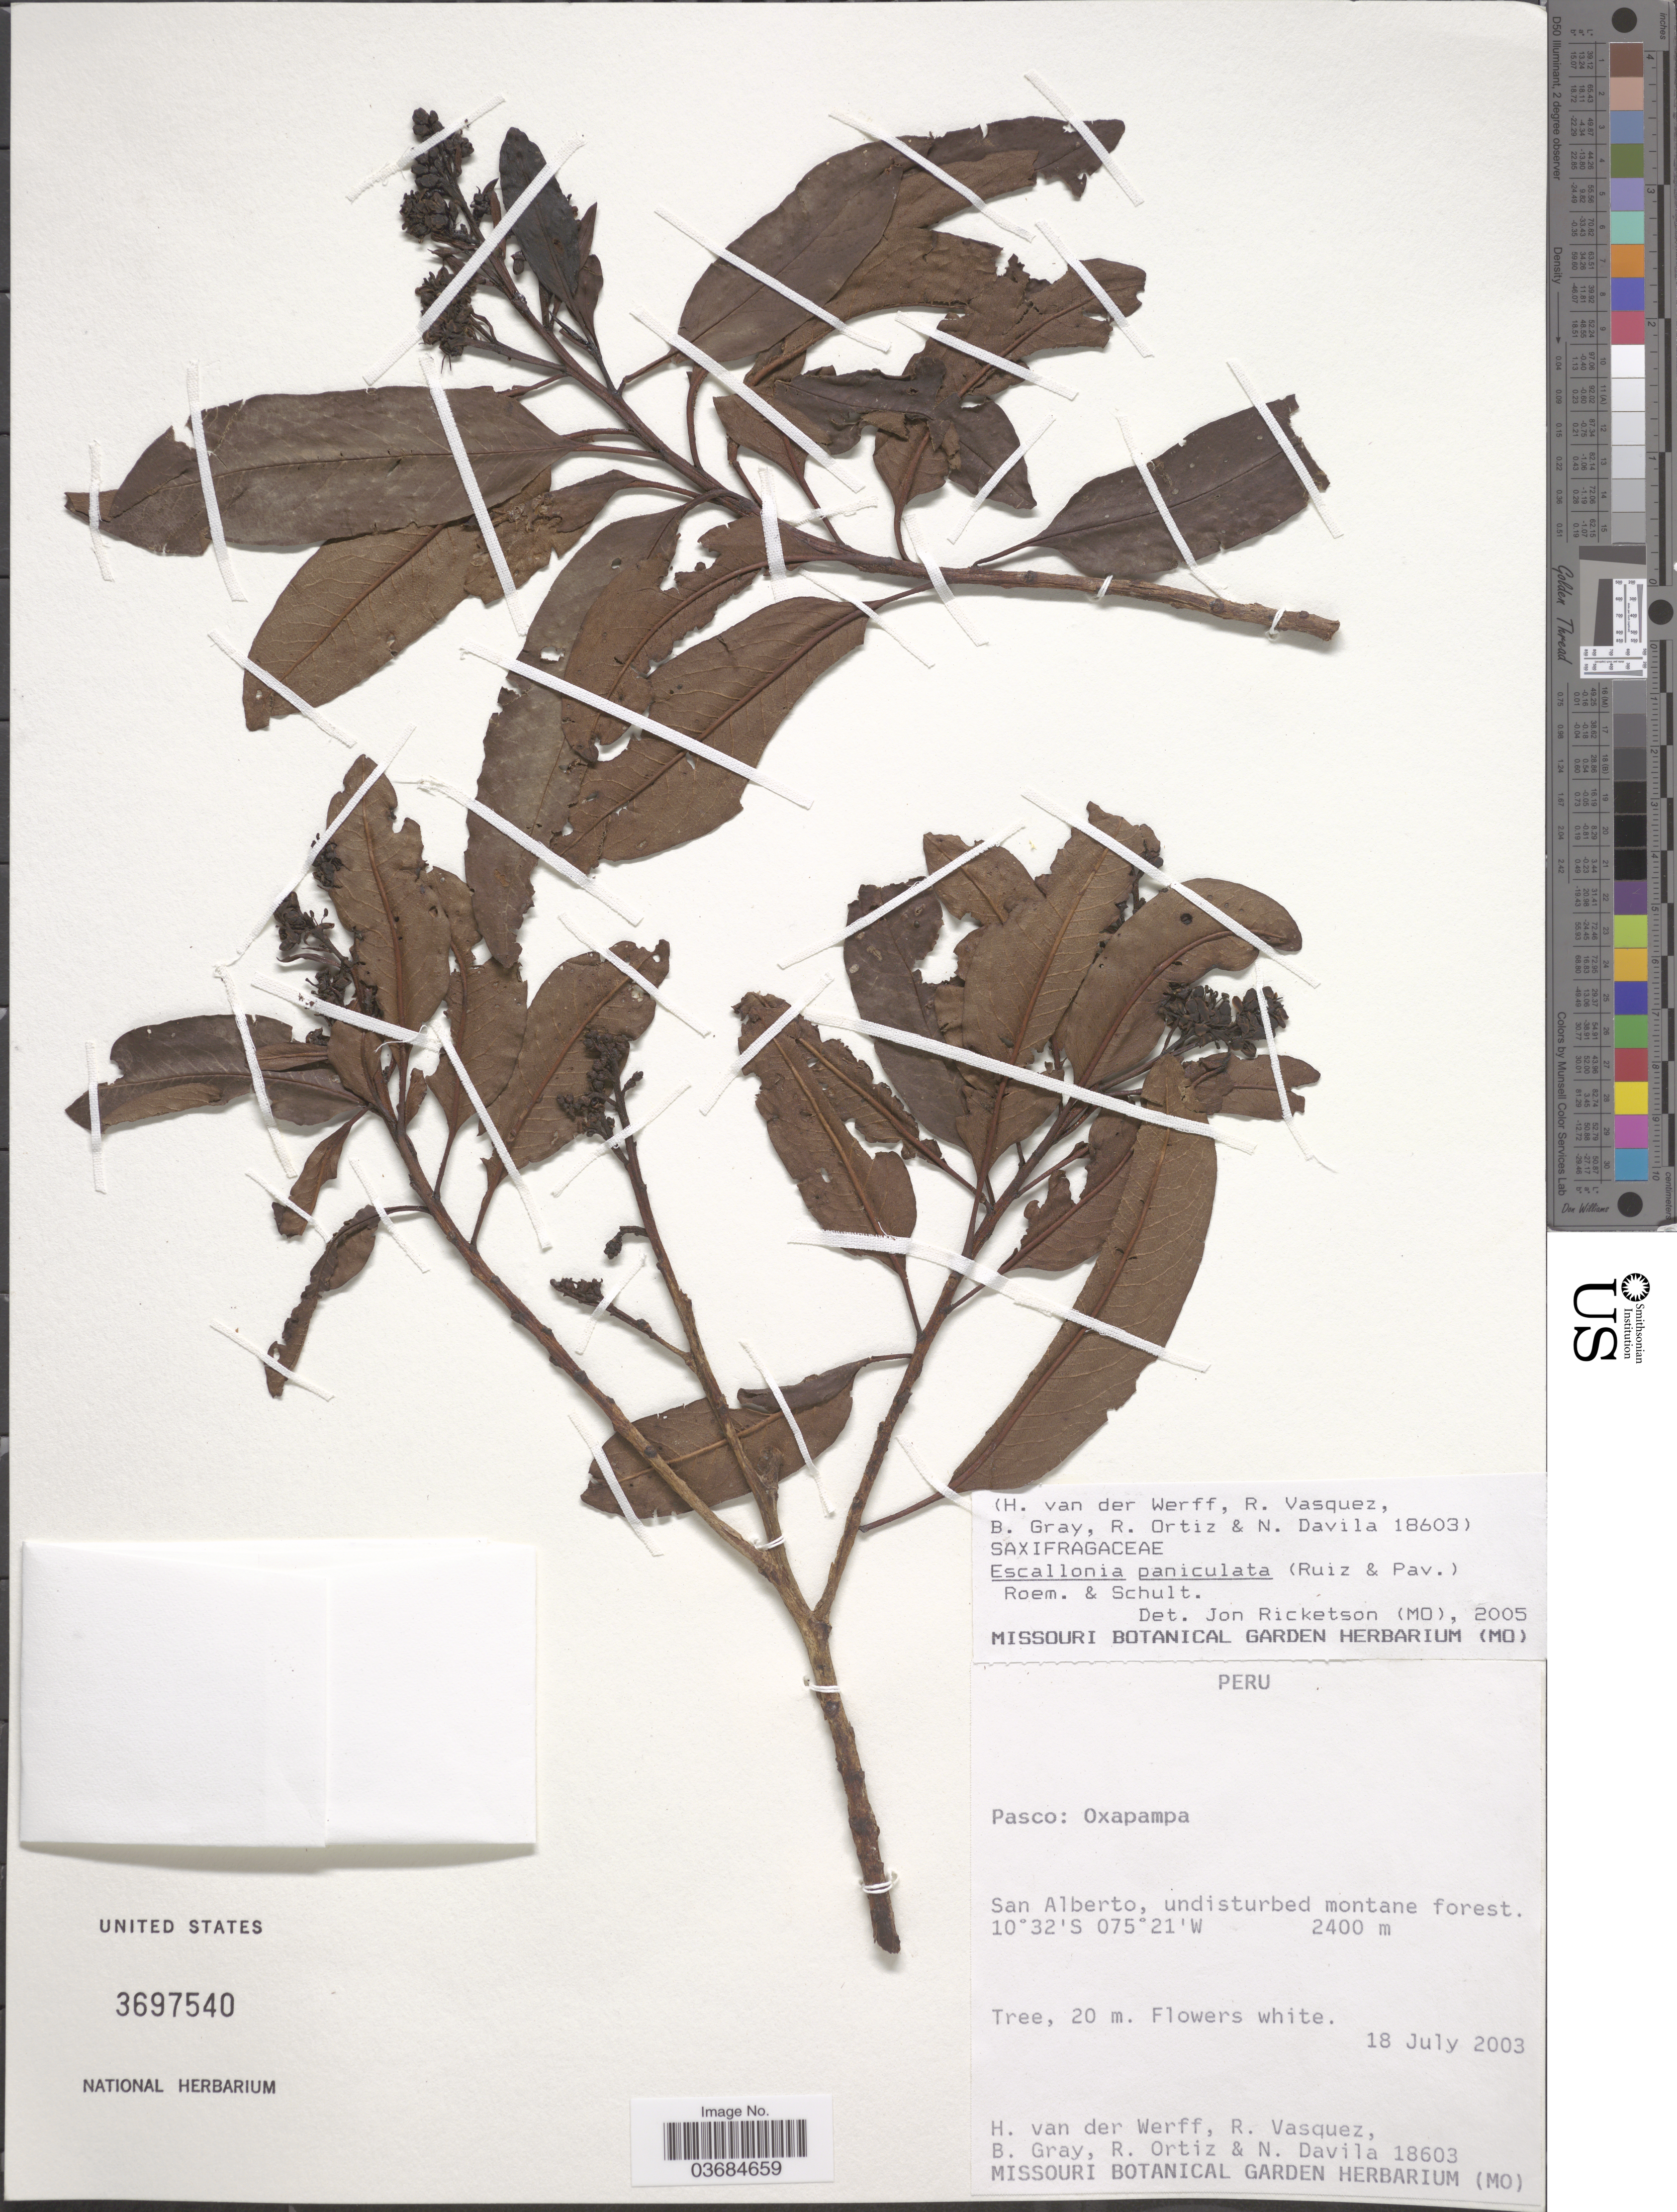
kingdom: Plantae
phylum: Tracheophyta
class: Magnoliopsida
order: Escalloniales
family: Escalloniaceae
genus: Escallonia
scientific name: Escallonia paniculata var. paniculata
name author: (Ruiz & Pav.) Roem. & Schult.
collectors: H. van der Werff, R. Vasquez, B. Gray, R. Ortiz & N. Dávila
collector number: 18603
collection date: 2003-07-18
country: Peru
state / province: Pasco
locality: Oxapampa. San Alberto, undisturbed montane forest.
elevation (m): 2400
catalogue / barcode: US 3697540